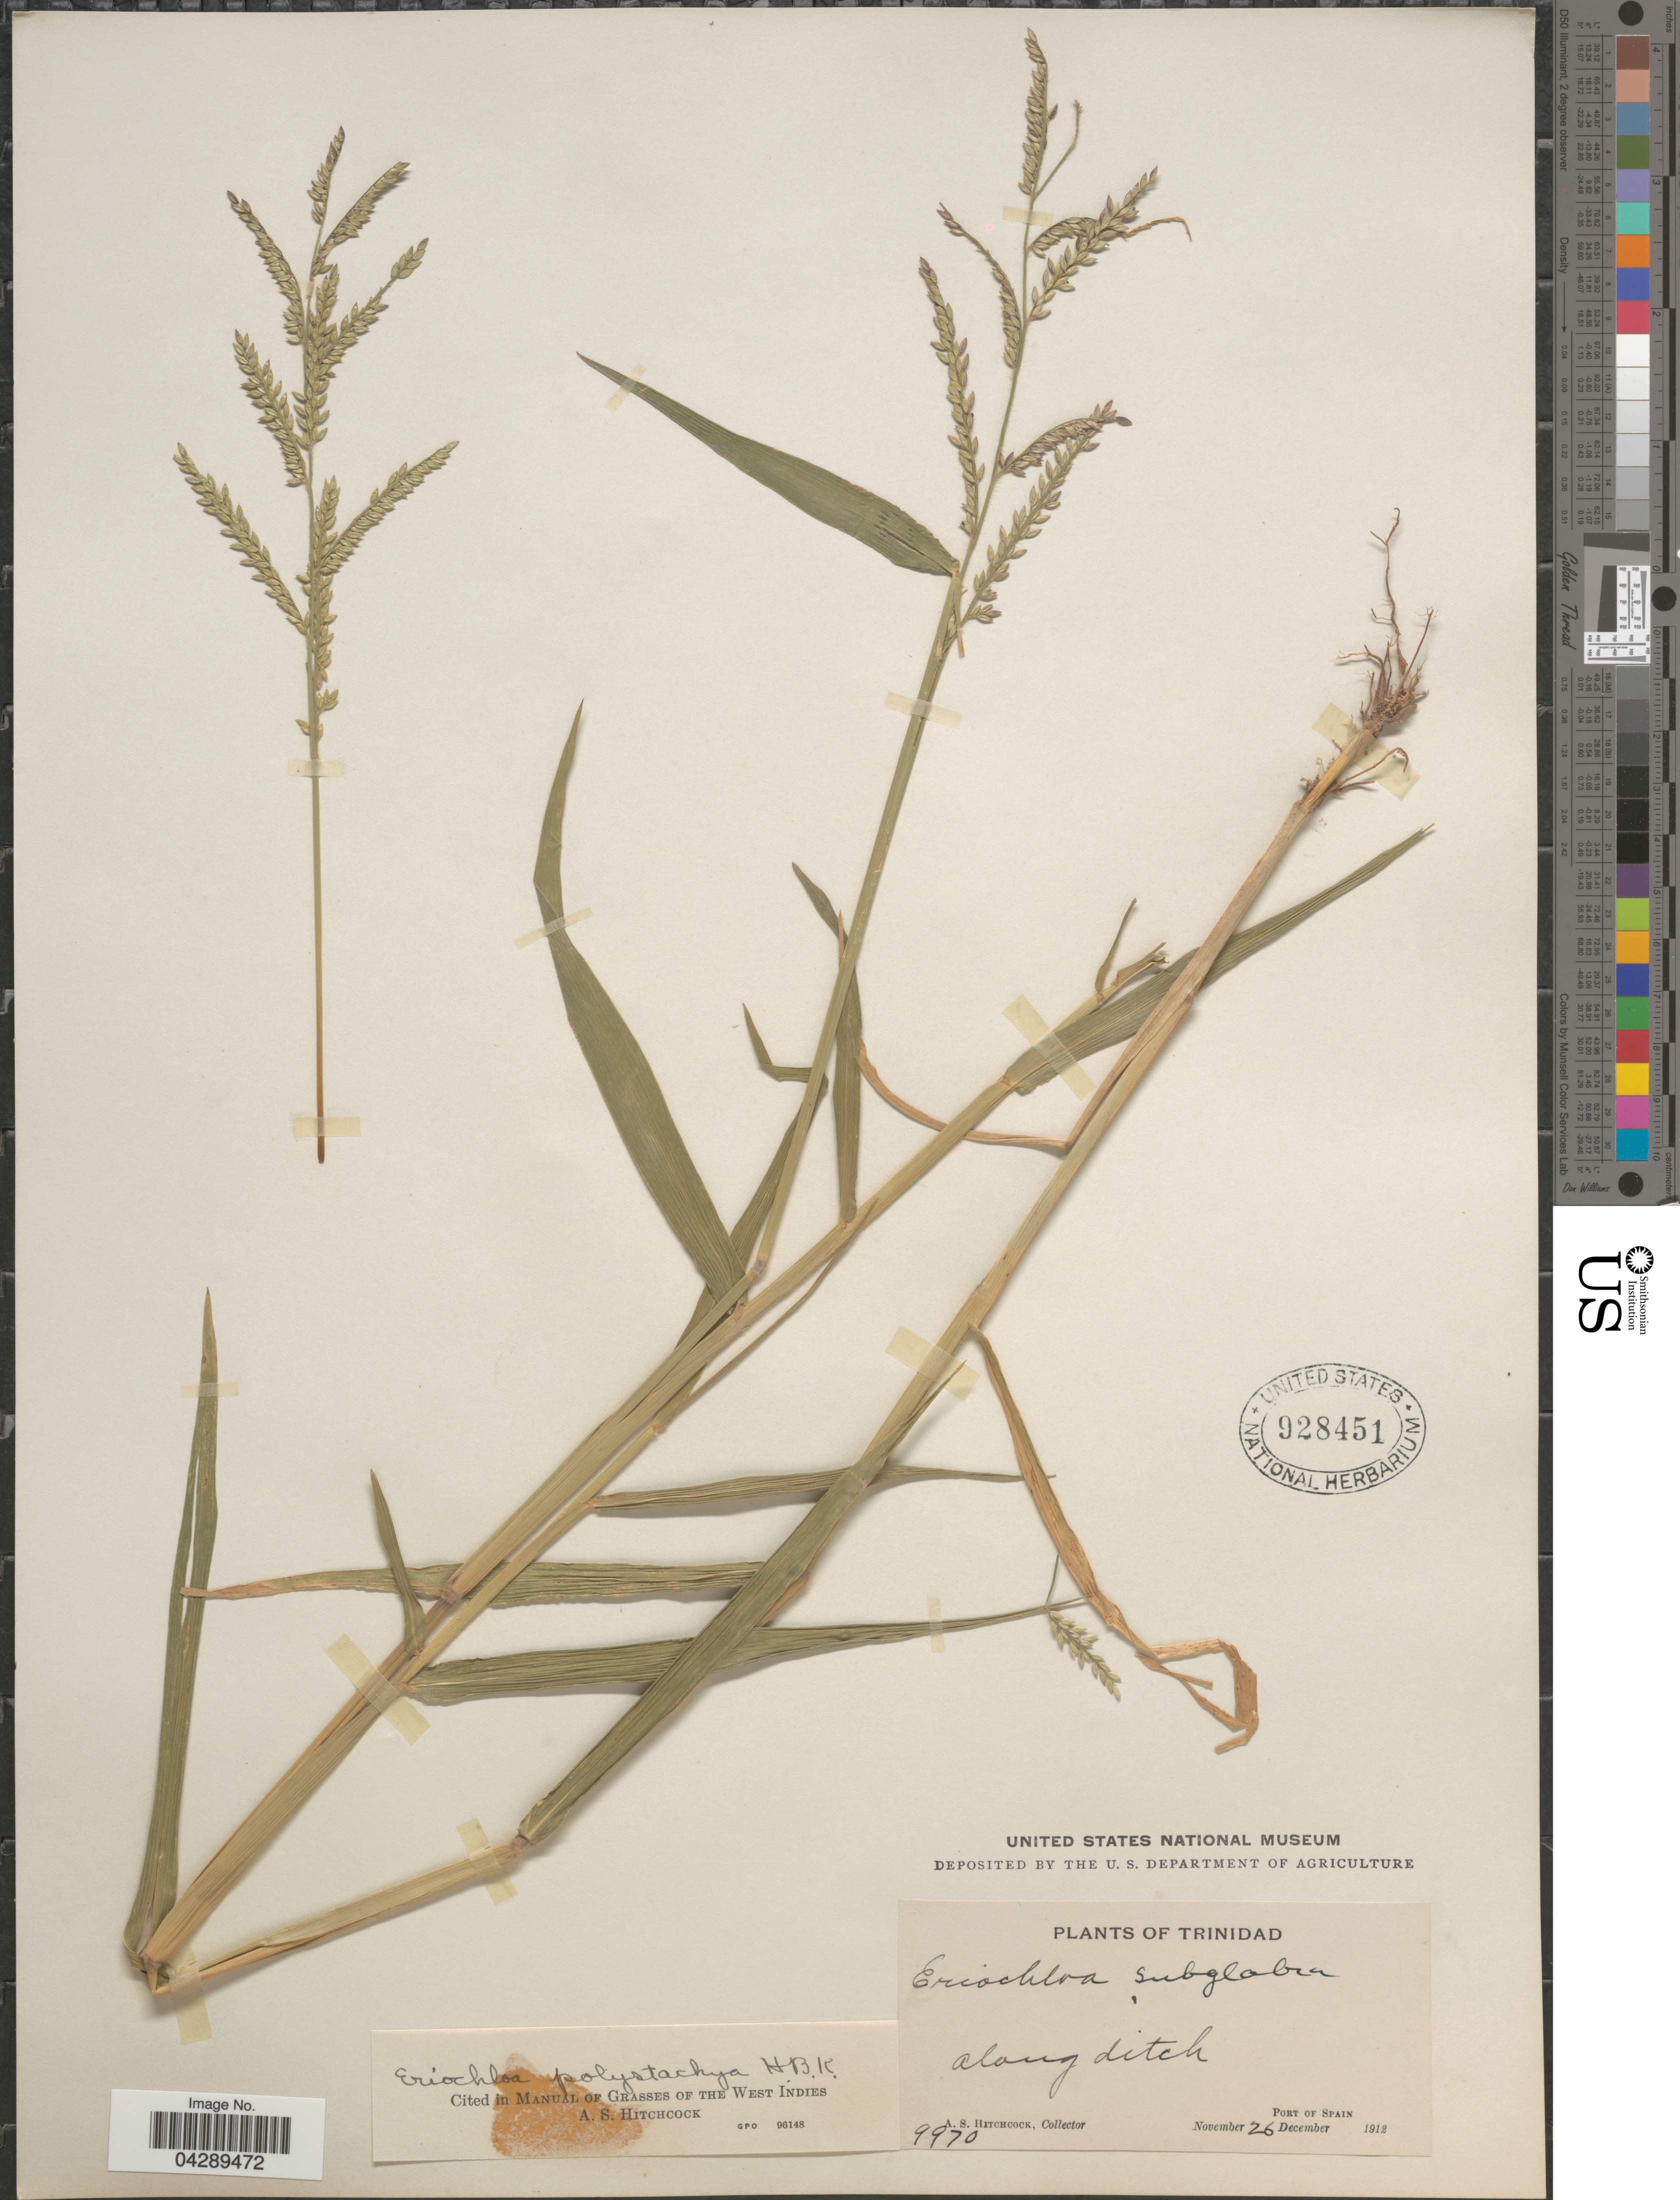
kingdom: Plantae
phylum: Tracheophyta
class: Liliopsida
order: Poales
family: Poaceae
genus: Eriochloa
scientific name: Eriochloa polystachya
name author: Kunth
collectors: A. S. Hitchcock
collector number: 9970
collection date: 1912-11-26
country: Trinidad and Tobago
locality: Along ditch. Port of Spain.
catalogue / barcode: US 928451